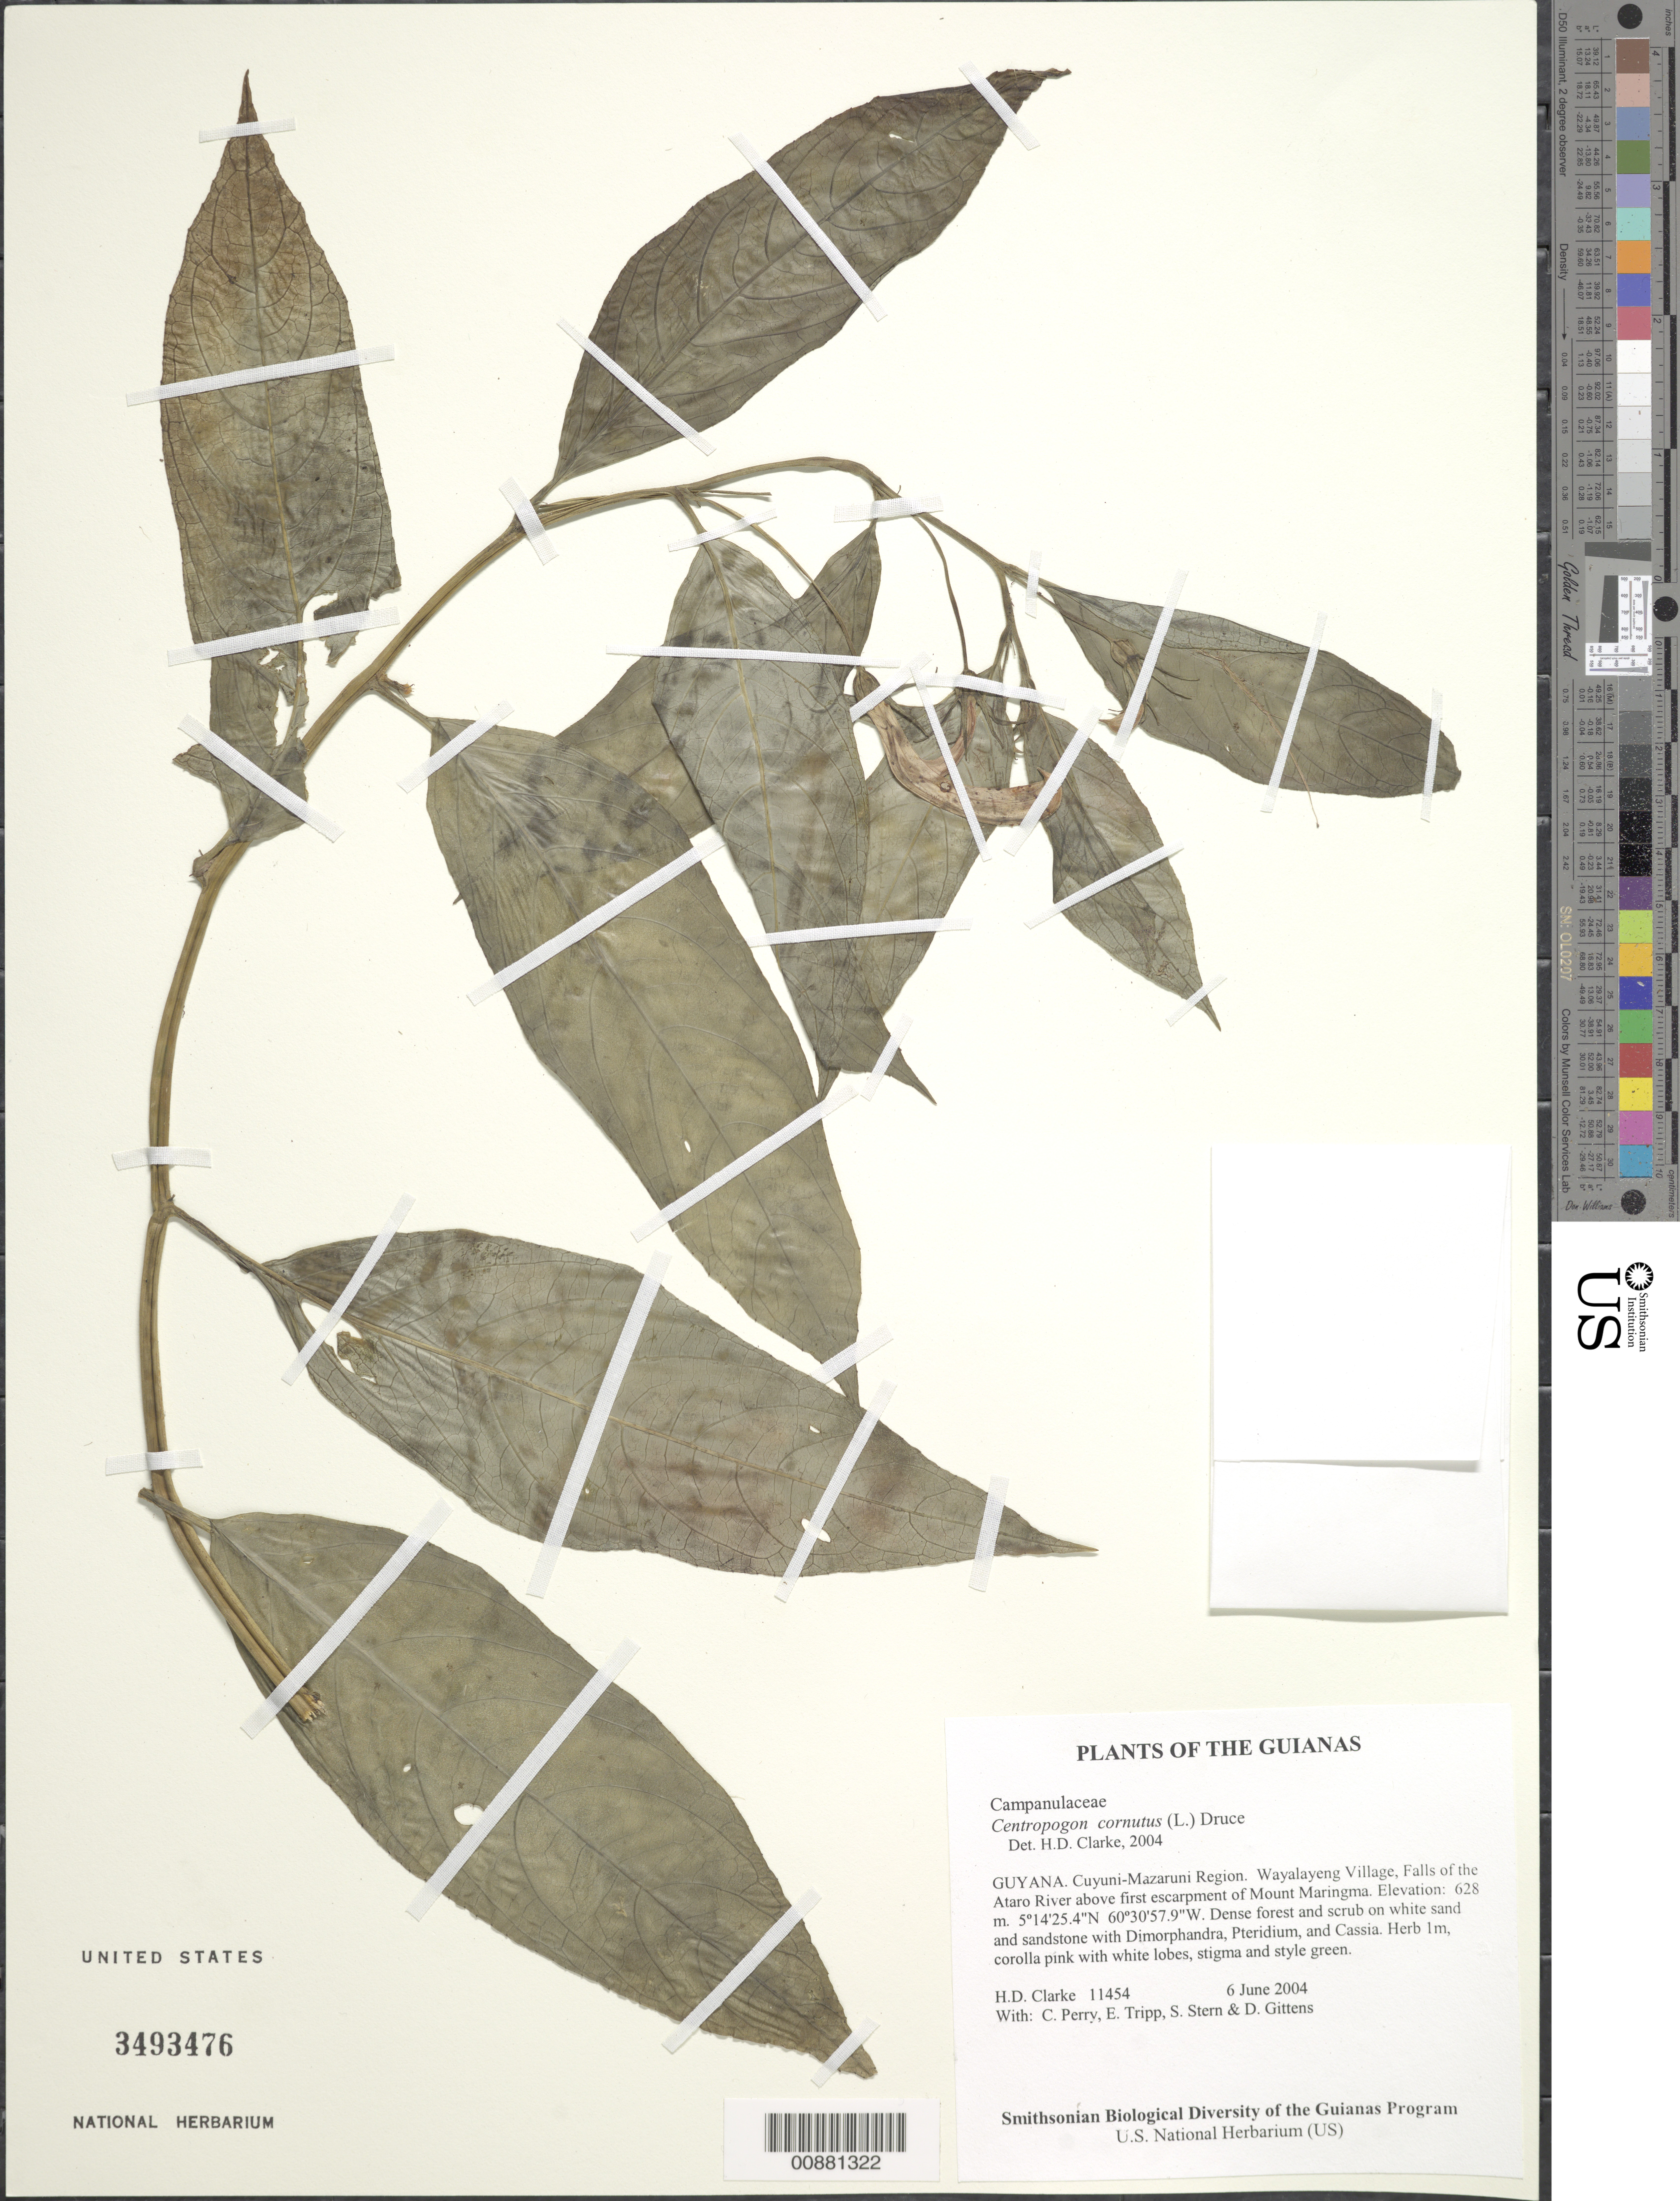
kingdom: Plantae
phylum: Tracheophyta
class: Magnoliopsida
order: Asterales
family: Campanulaceae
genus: Centropogon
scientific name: Centropogon cornutus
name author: (L.) Druce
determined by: Clarke, H. D., University of North Carolina (Asheville)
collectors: H. D. Clarke, C. Perry, E. Tripp, S. R. Stern & D. Gittens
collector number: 11454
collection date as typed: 6 June 2004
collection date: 2004-06-06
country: Guyana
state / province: Cuyuni-Mazaruni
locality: Wayalayeng Village, Falls of the Ataro River above first escarpment of Mount Maringma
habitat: Dense forest and scrub on white sand and sandstone with Dimorphandra, Pteridium, and Cassia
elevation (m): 628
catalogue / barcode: US 3493476